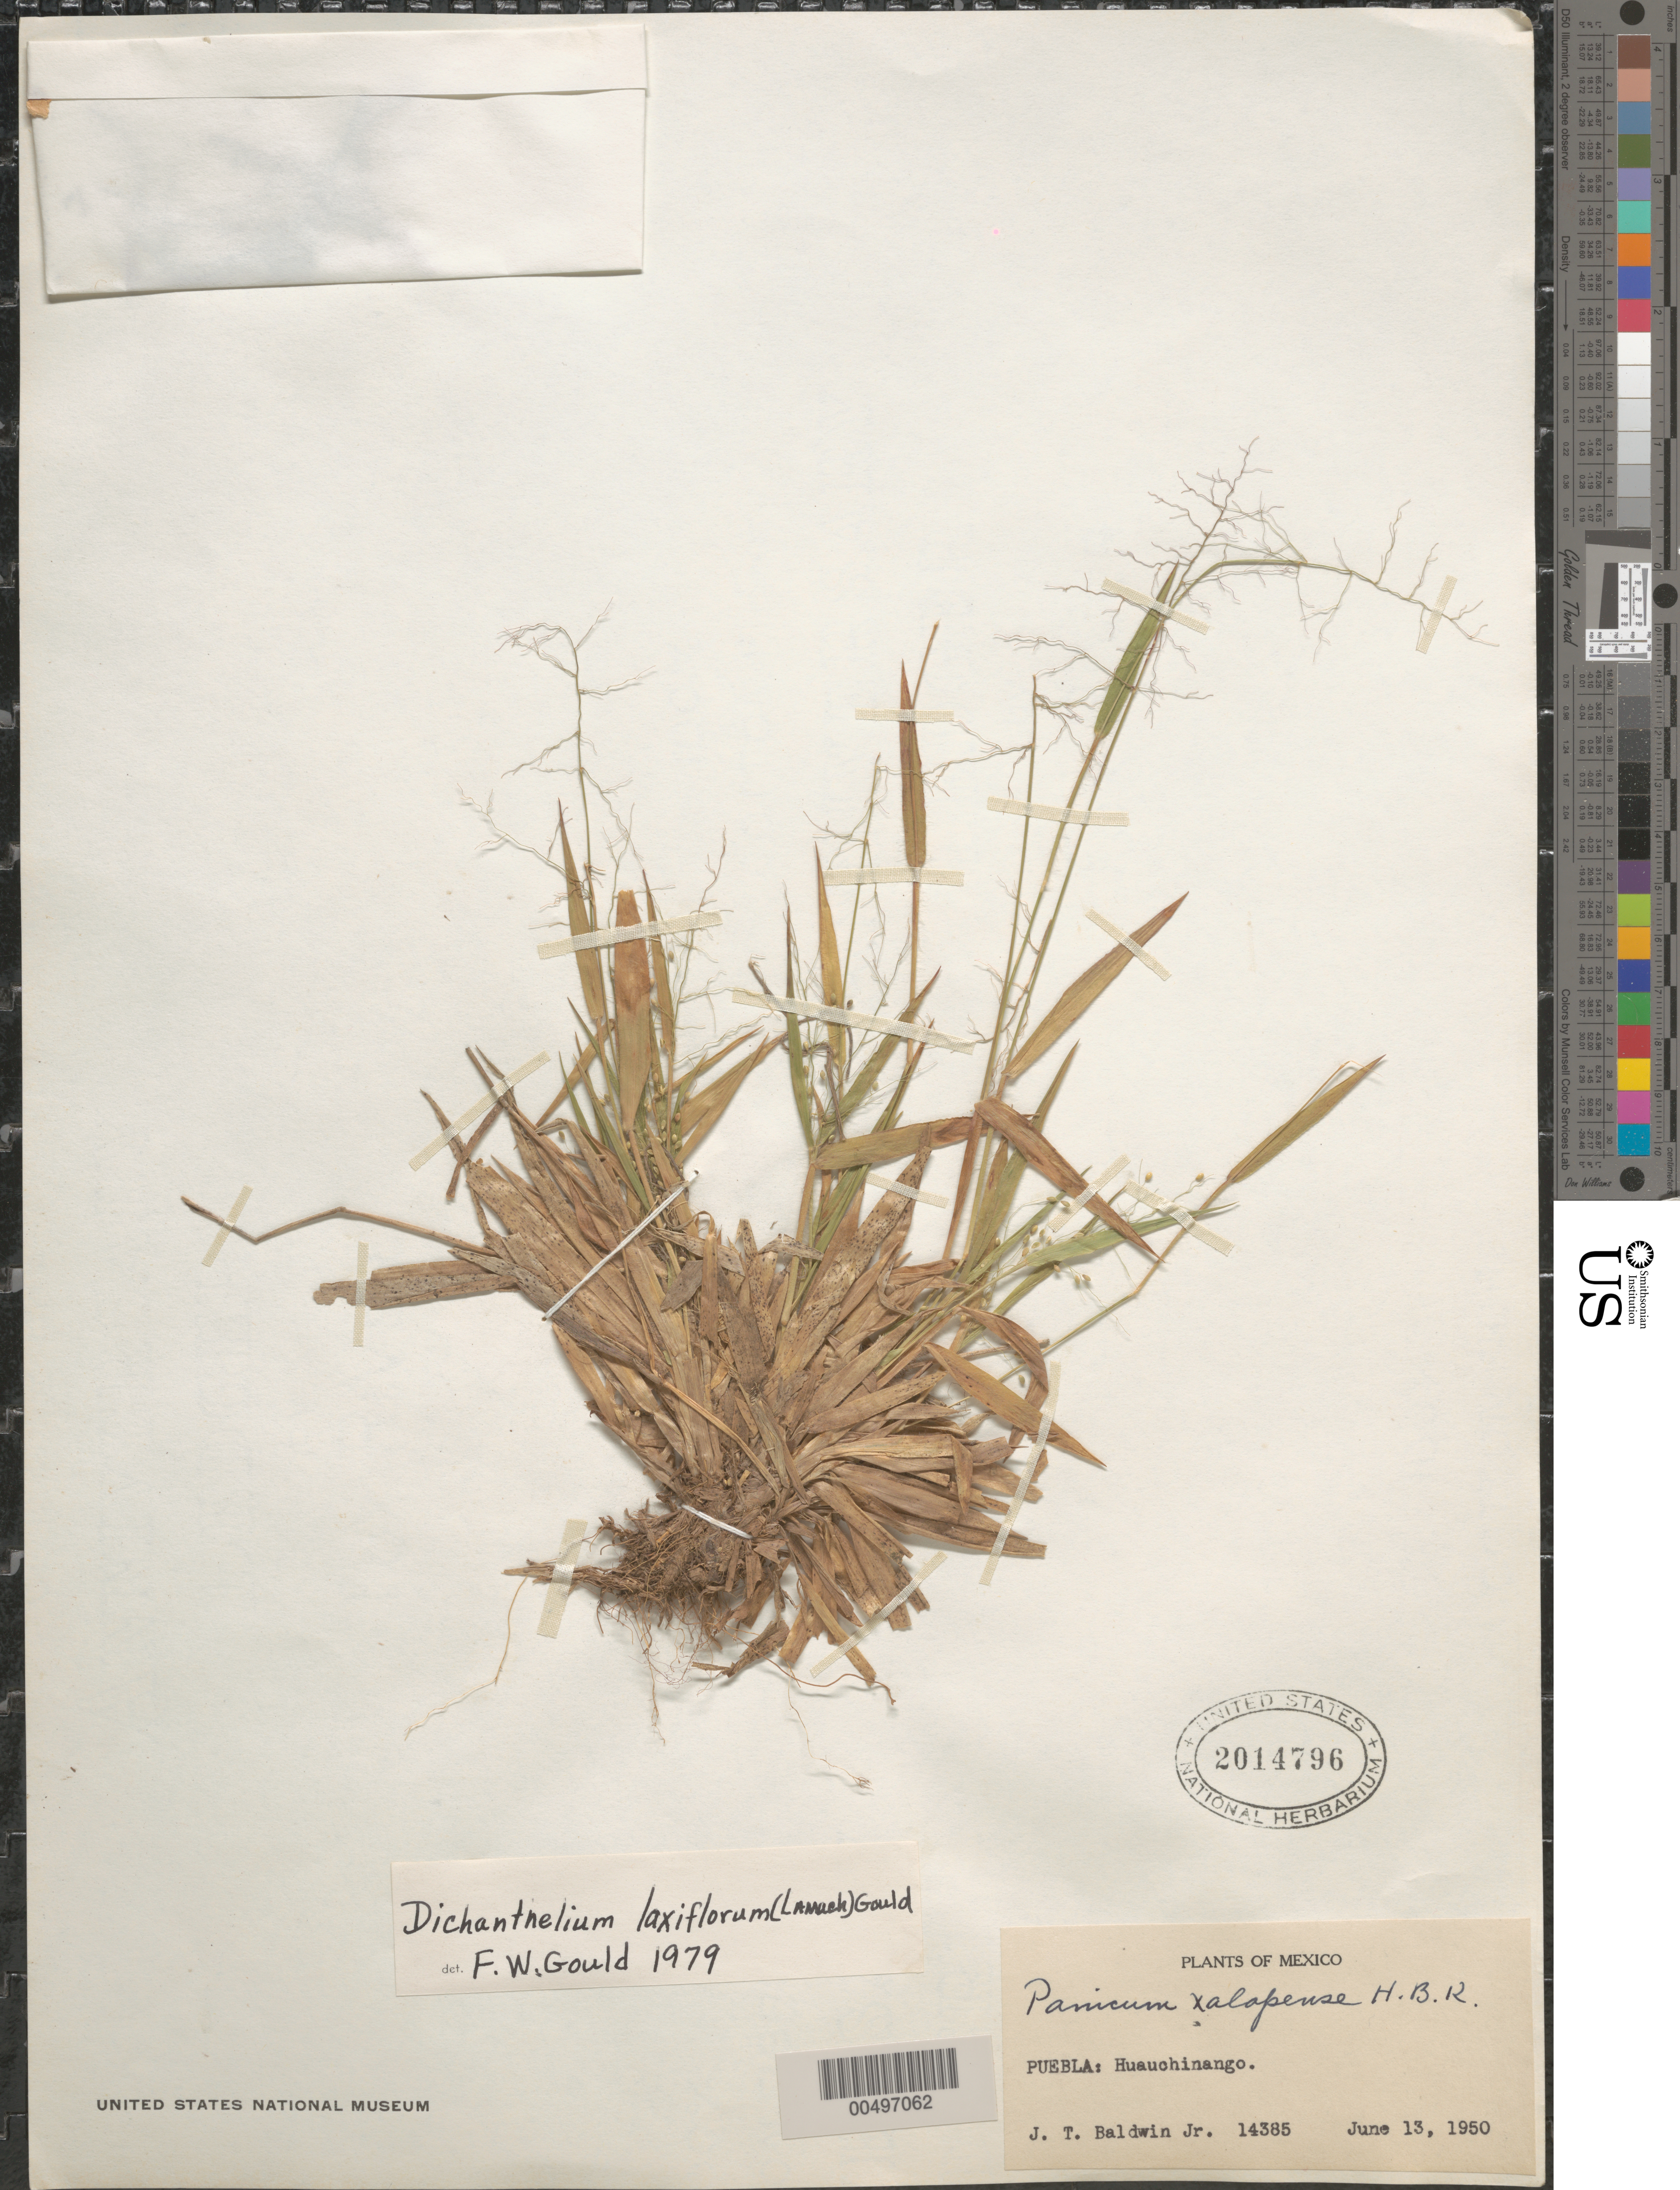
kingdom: Plantae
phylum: Tracheophyta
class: Liliopsida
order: Poales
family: Poaceae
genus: Dichanthelium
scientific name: Dichanthelium laxiflorum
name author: (Lam.) Gould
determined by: Gould, F. W.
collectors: J. T. Baldwin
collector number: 14385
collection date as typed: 13 Jun 1950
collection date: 1950-06-13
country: Mexico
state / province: Puebla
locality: Huauchinango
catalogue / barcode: US 2014796